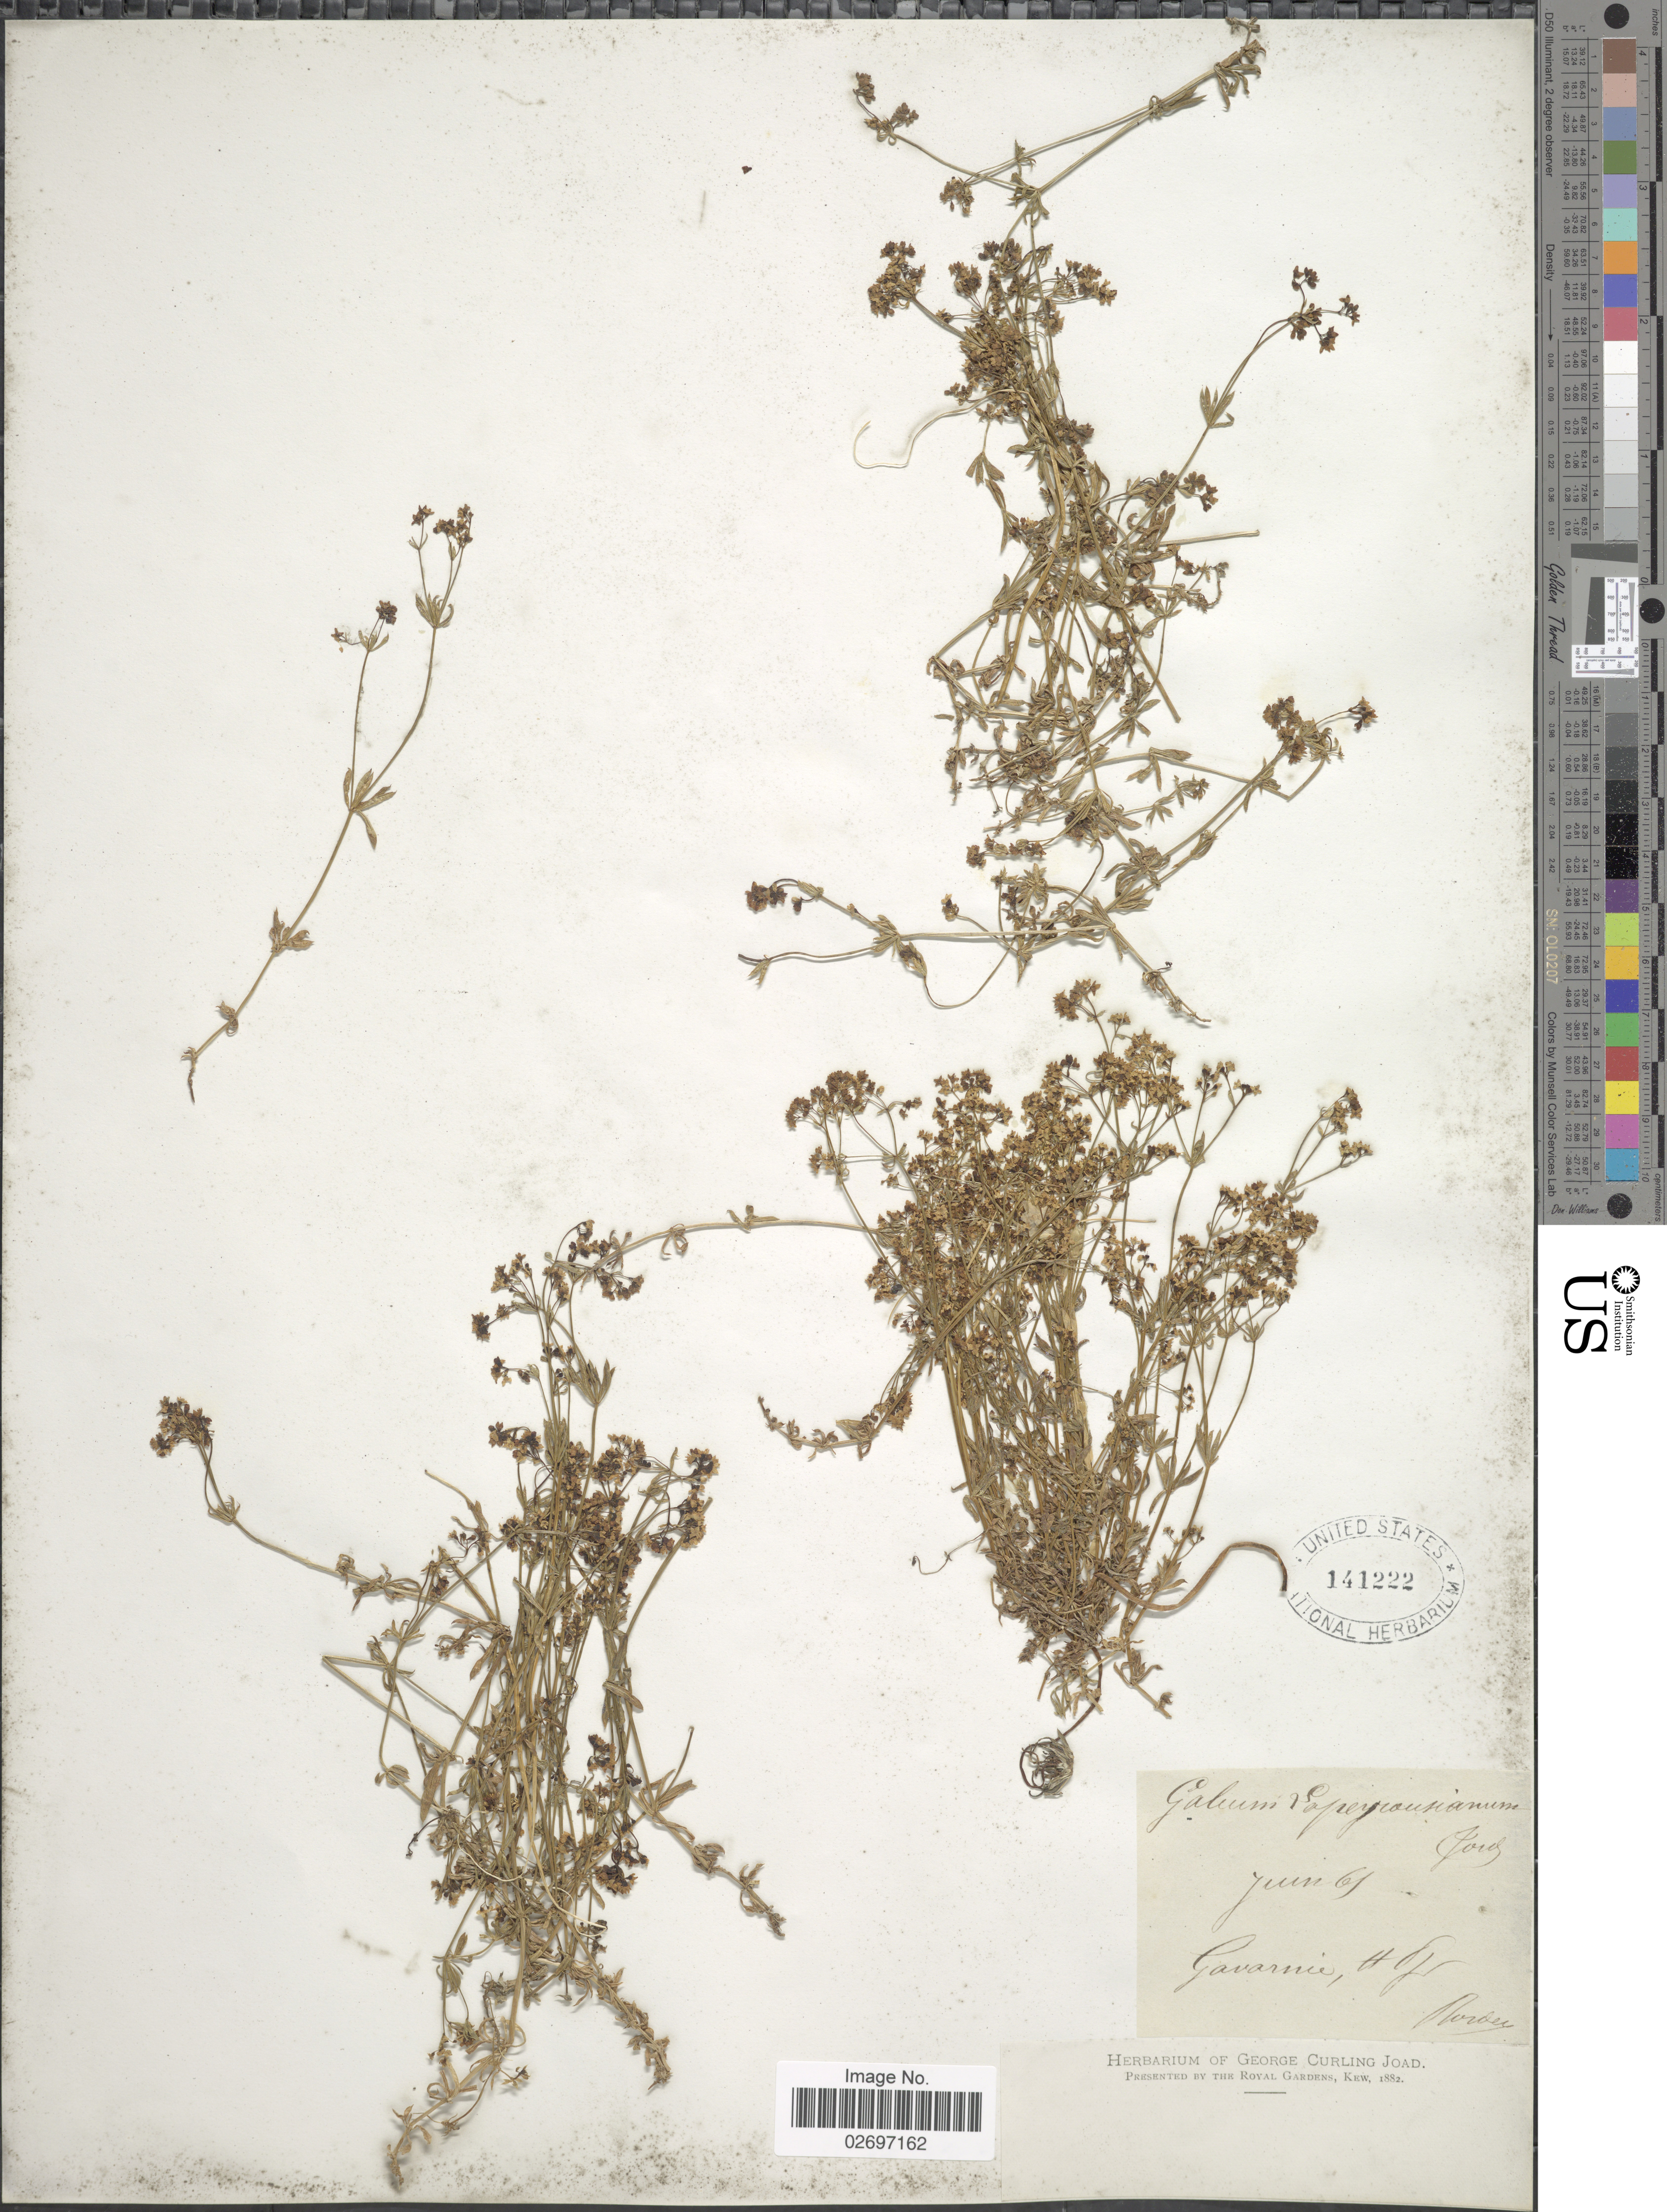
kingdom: Plantae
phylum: Tracheophyta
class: Magnoliopsida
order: Gentianales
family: Rubiaceae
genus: Galium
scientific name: Galium lapeyrousianum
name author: Jord.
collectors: -. Bordère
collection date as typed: Transcribed d/m/y: /6/69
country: France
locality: Gavarni , H. Py.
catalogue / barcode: US 141222